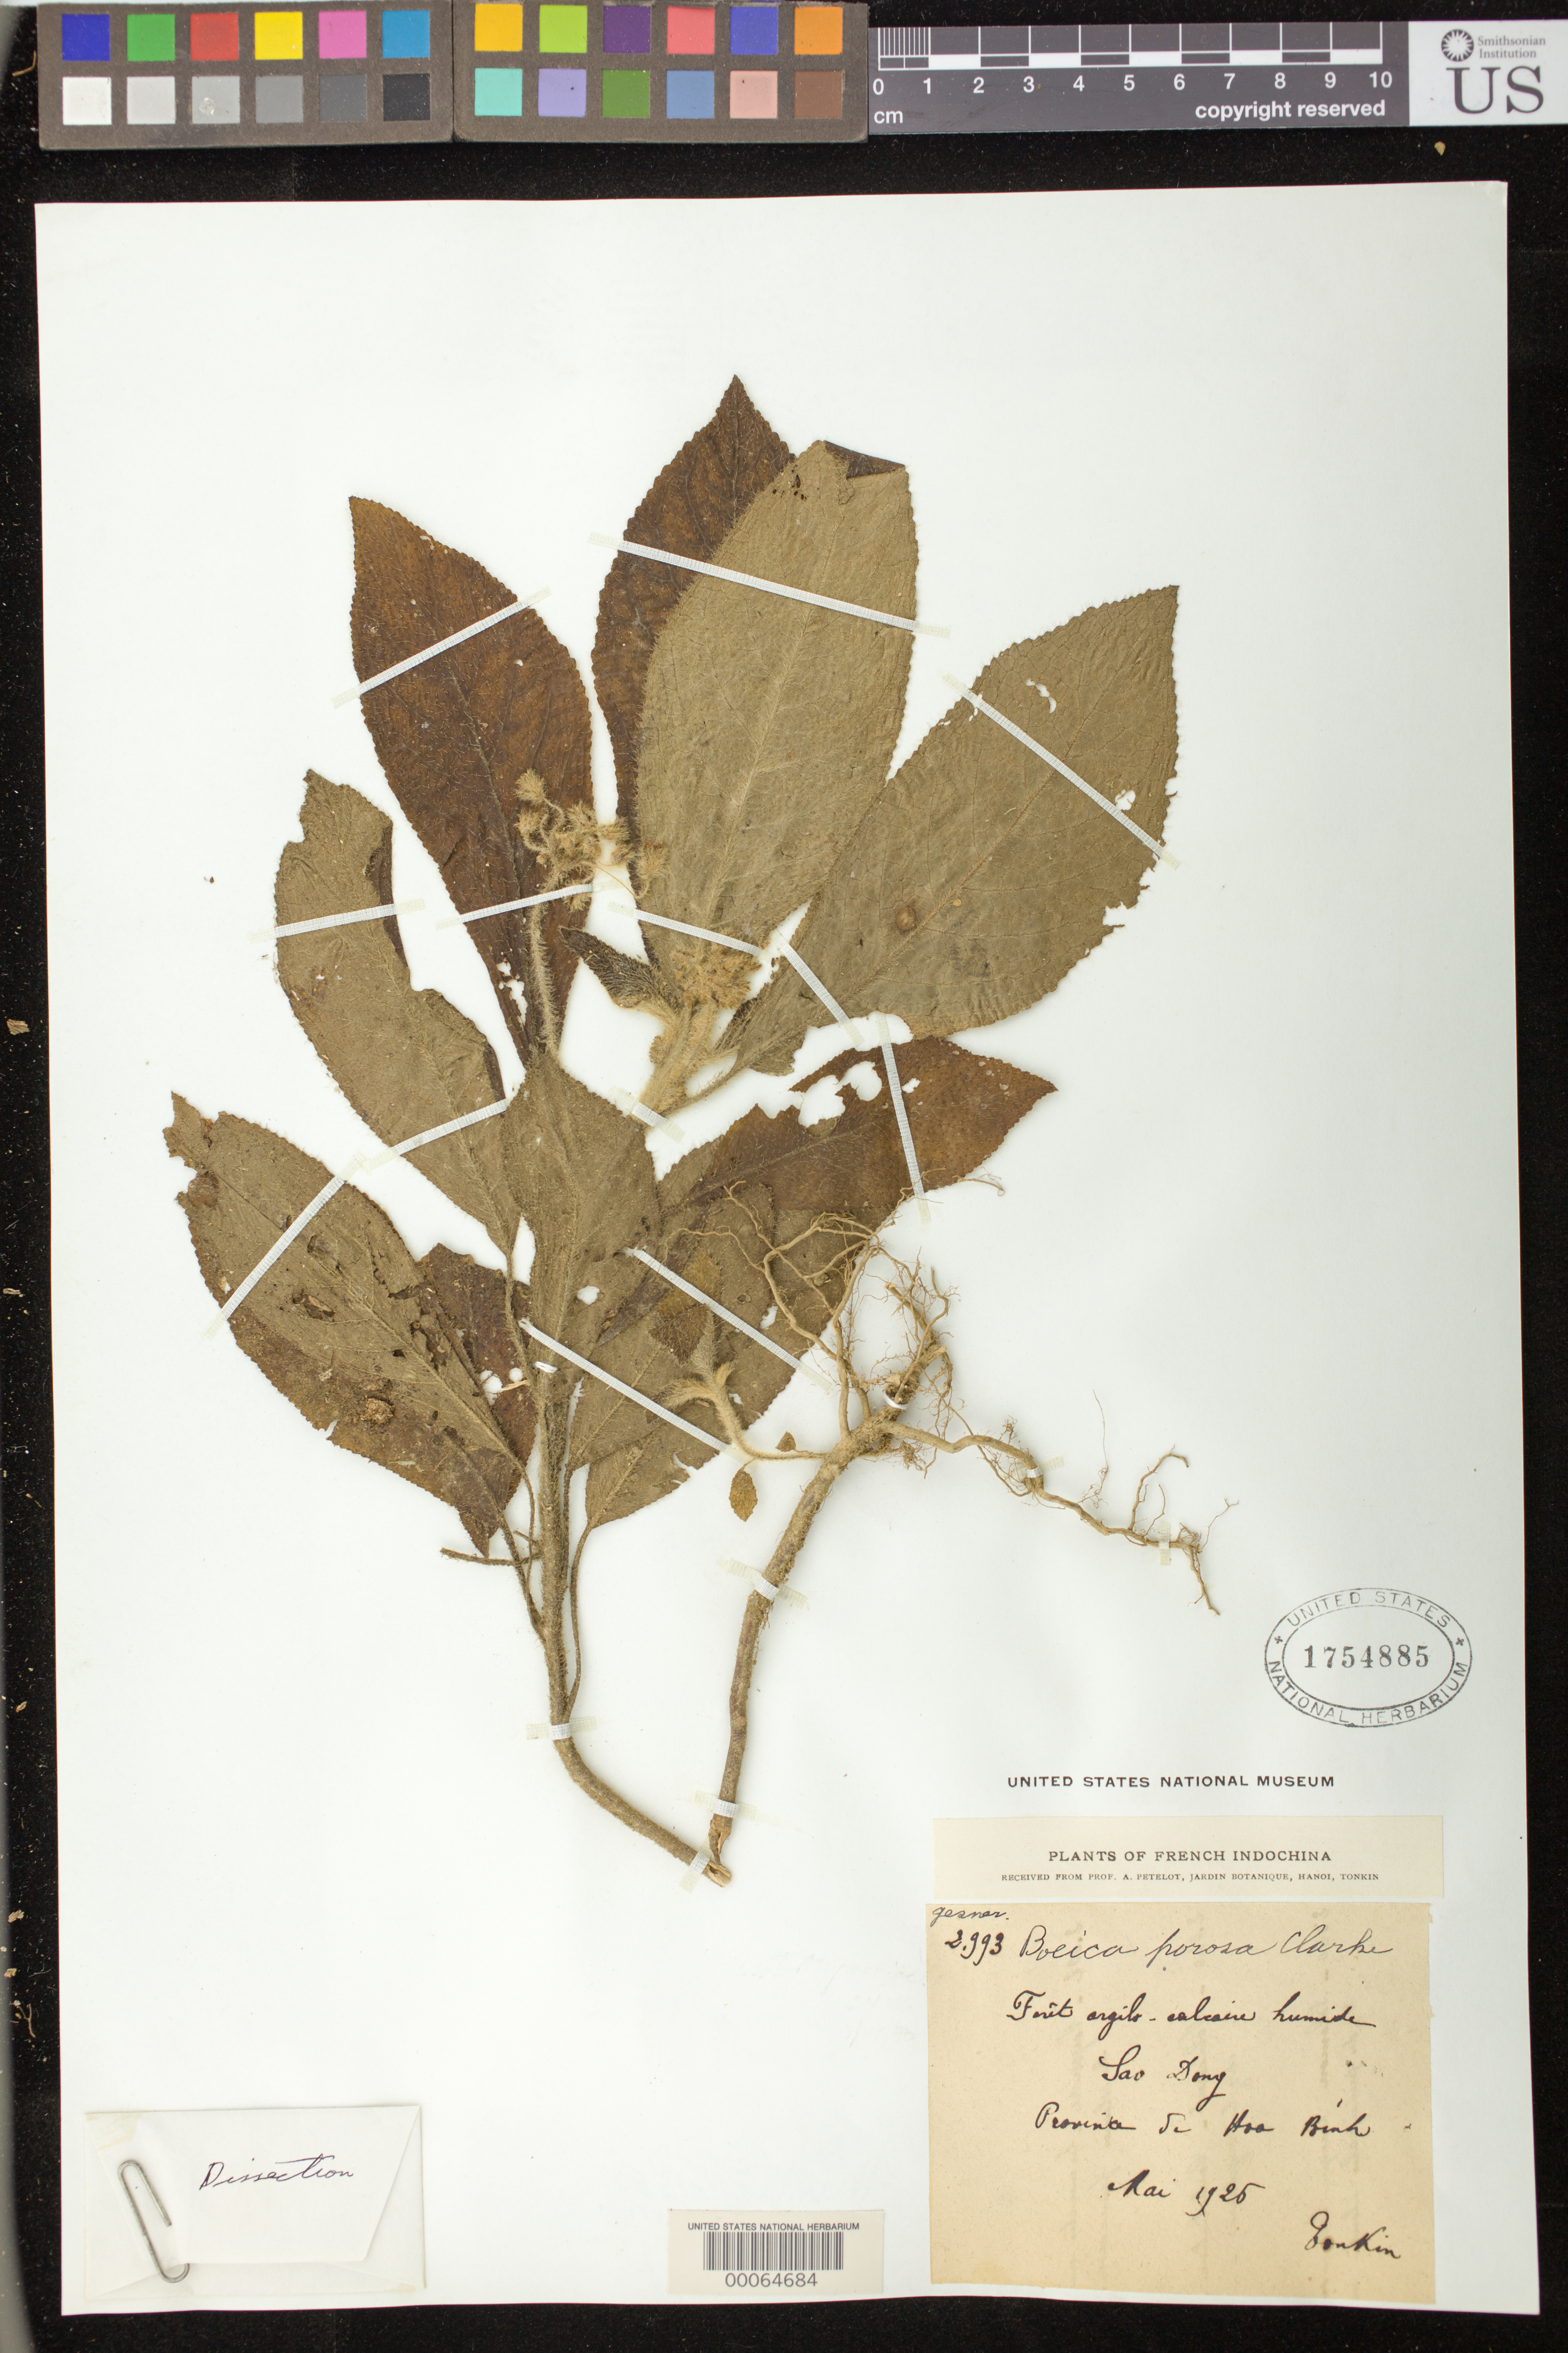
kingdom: Plantae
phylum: Tracheophyta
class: Magnoliopsida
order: Lamiales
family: Gesneriaceae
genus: Boeica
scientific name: Boeica porosa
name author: C.B. Clarke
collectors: A. Petelot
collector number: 2993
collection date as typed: May 1925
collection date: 1925-05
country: Vietnam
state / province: Laos/Vietnam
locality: [Laos/Vietnam:] Sao Dong, Tonkin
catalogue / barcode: US 1754885